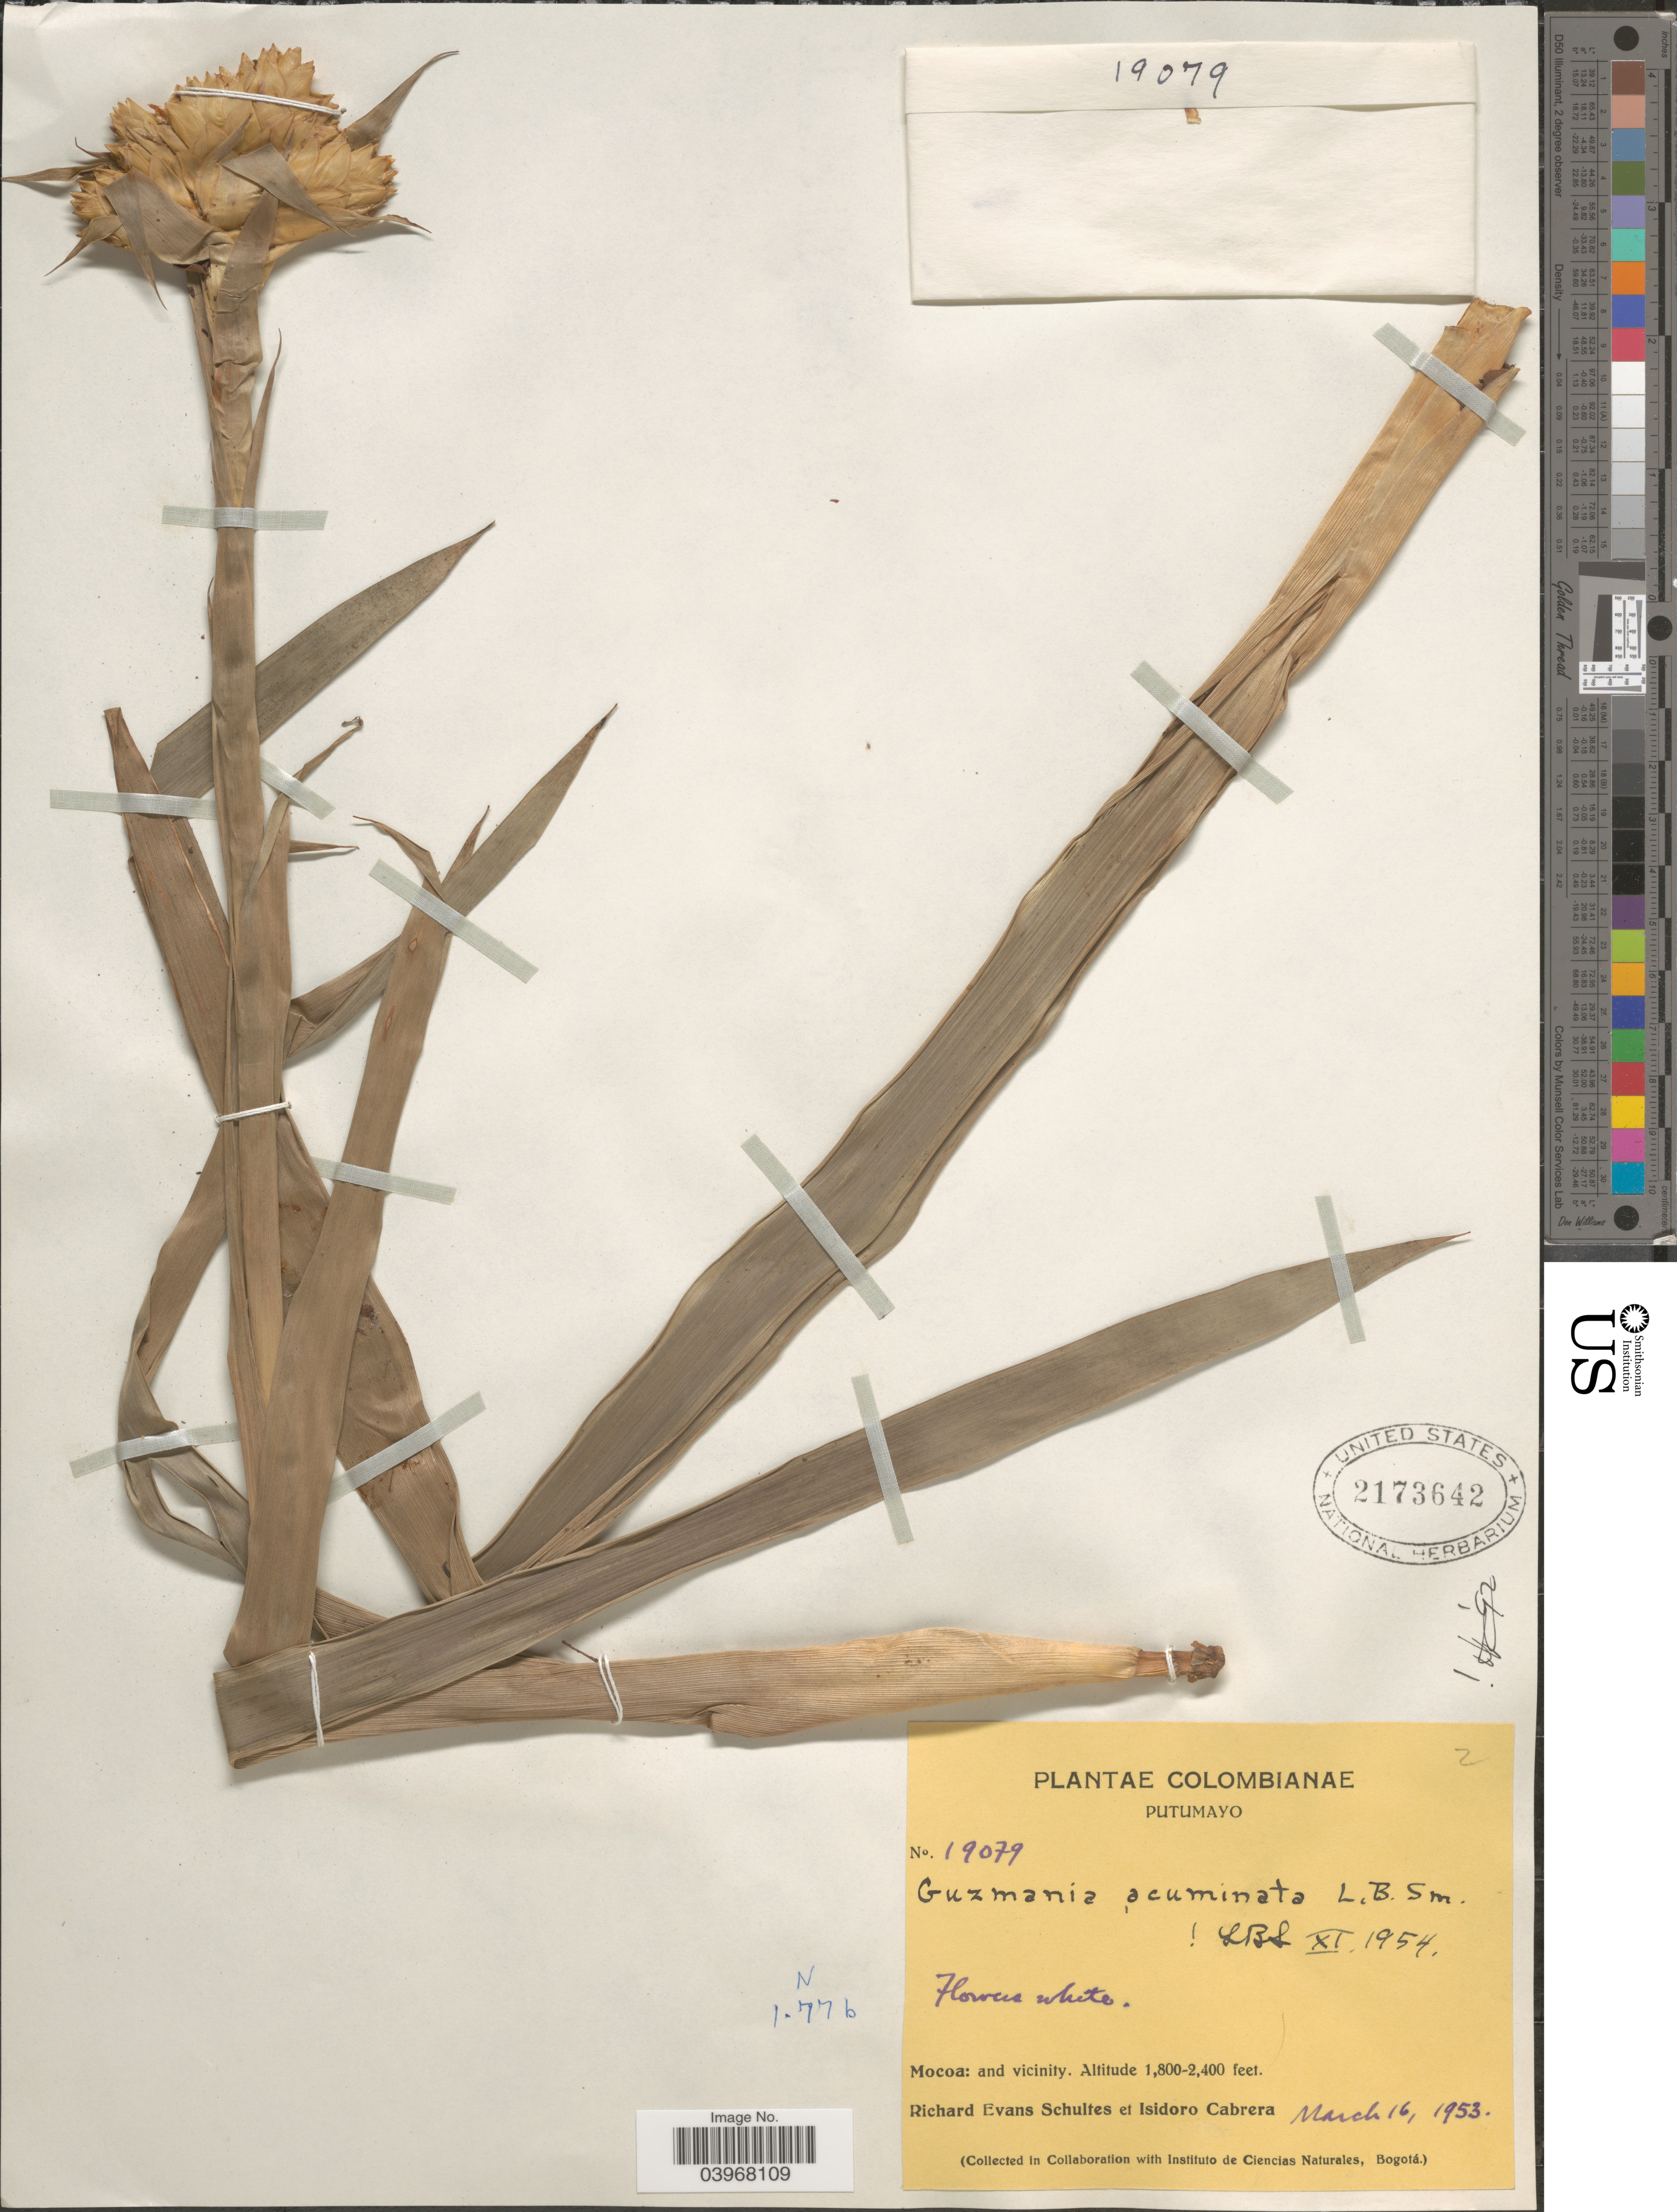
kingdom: Plantae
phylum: Tracheophyta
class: Liliopsida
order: Poales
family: Bromeliaceae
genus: Guzmania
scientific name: Guzmania acuminata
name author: L.B. Sm.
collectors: R. E. Schultes & I. Cabrera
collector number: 19079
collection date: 1953-03-16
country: Colombia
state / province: Putumayo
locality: Mocoa: and vicinity.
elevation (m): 549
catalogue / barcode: US 2173642